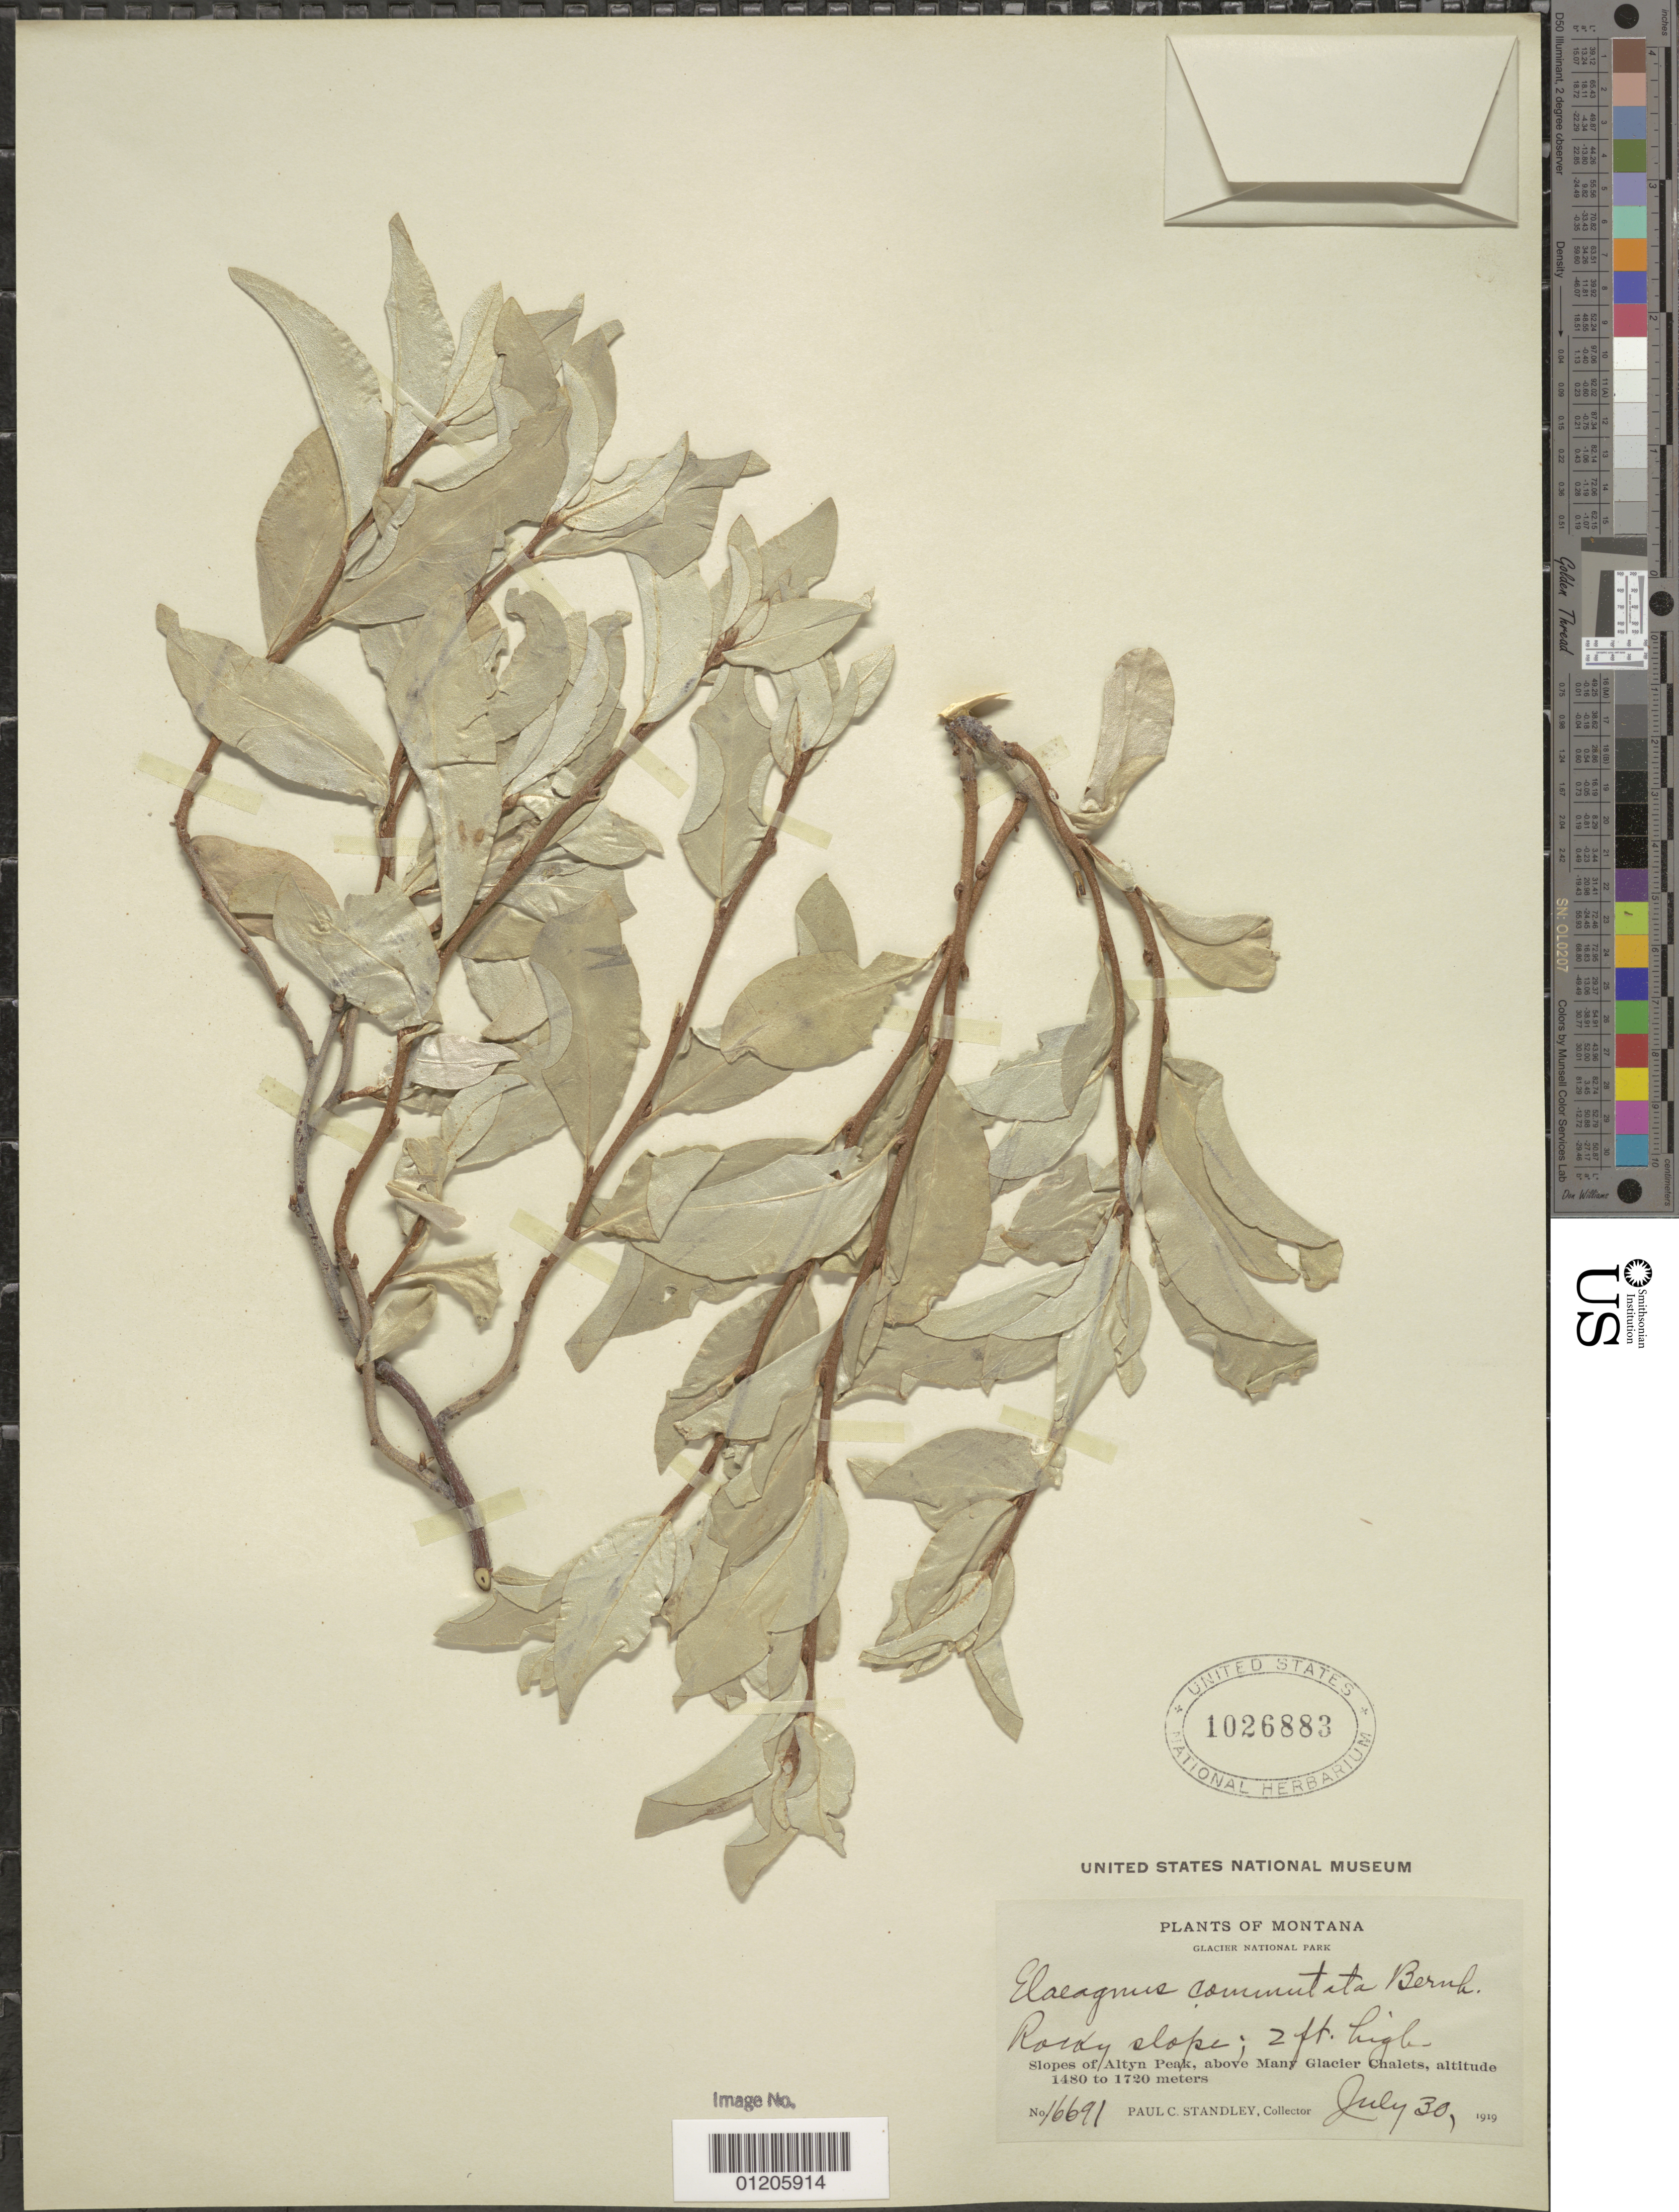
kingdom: Plantae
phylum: Tracheophyta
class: Magnoliopsida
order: Rosales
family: Elaeagnaceae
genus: Elaeagnus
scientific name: Elaeagnus commutata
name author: Bernh. ex Rydb.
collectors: P. C. Standley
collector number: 16691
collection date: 1919-07-30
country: United States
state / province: Montana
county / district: Glacier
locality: Glacier National Park, Slopes of Altyn Peak, above Many Glacier Chalets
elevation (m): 451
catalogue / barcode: US 1026883